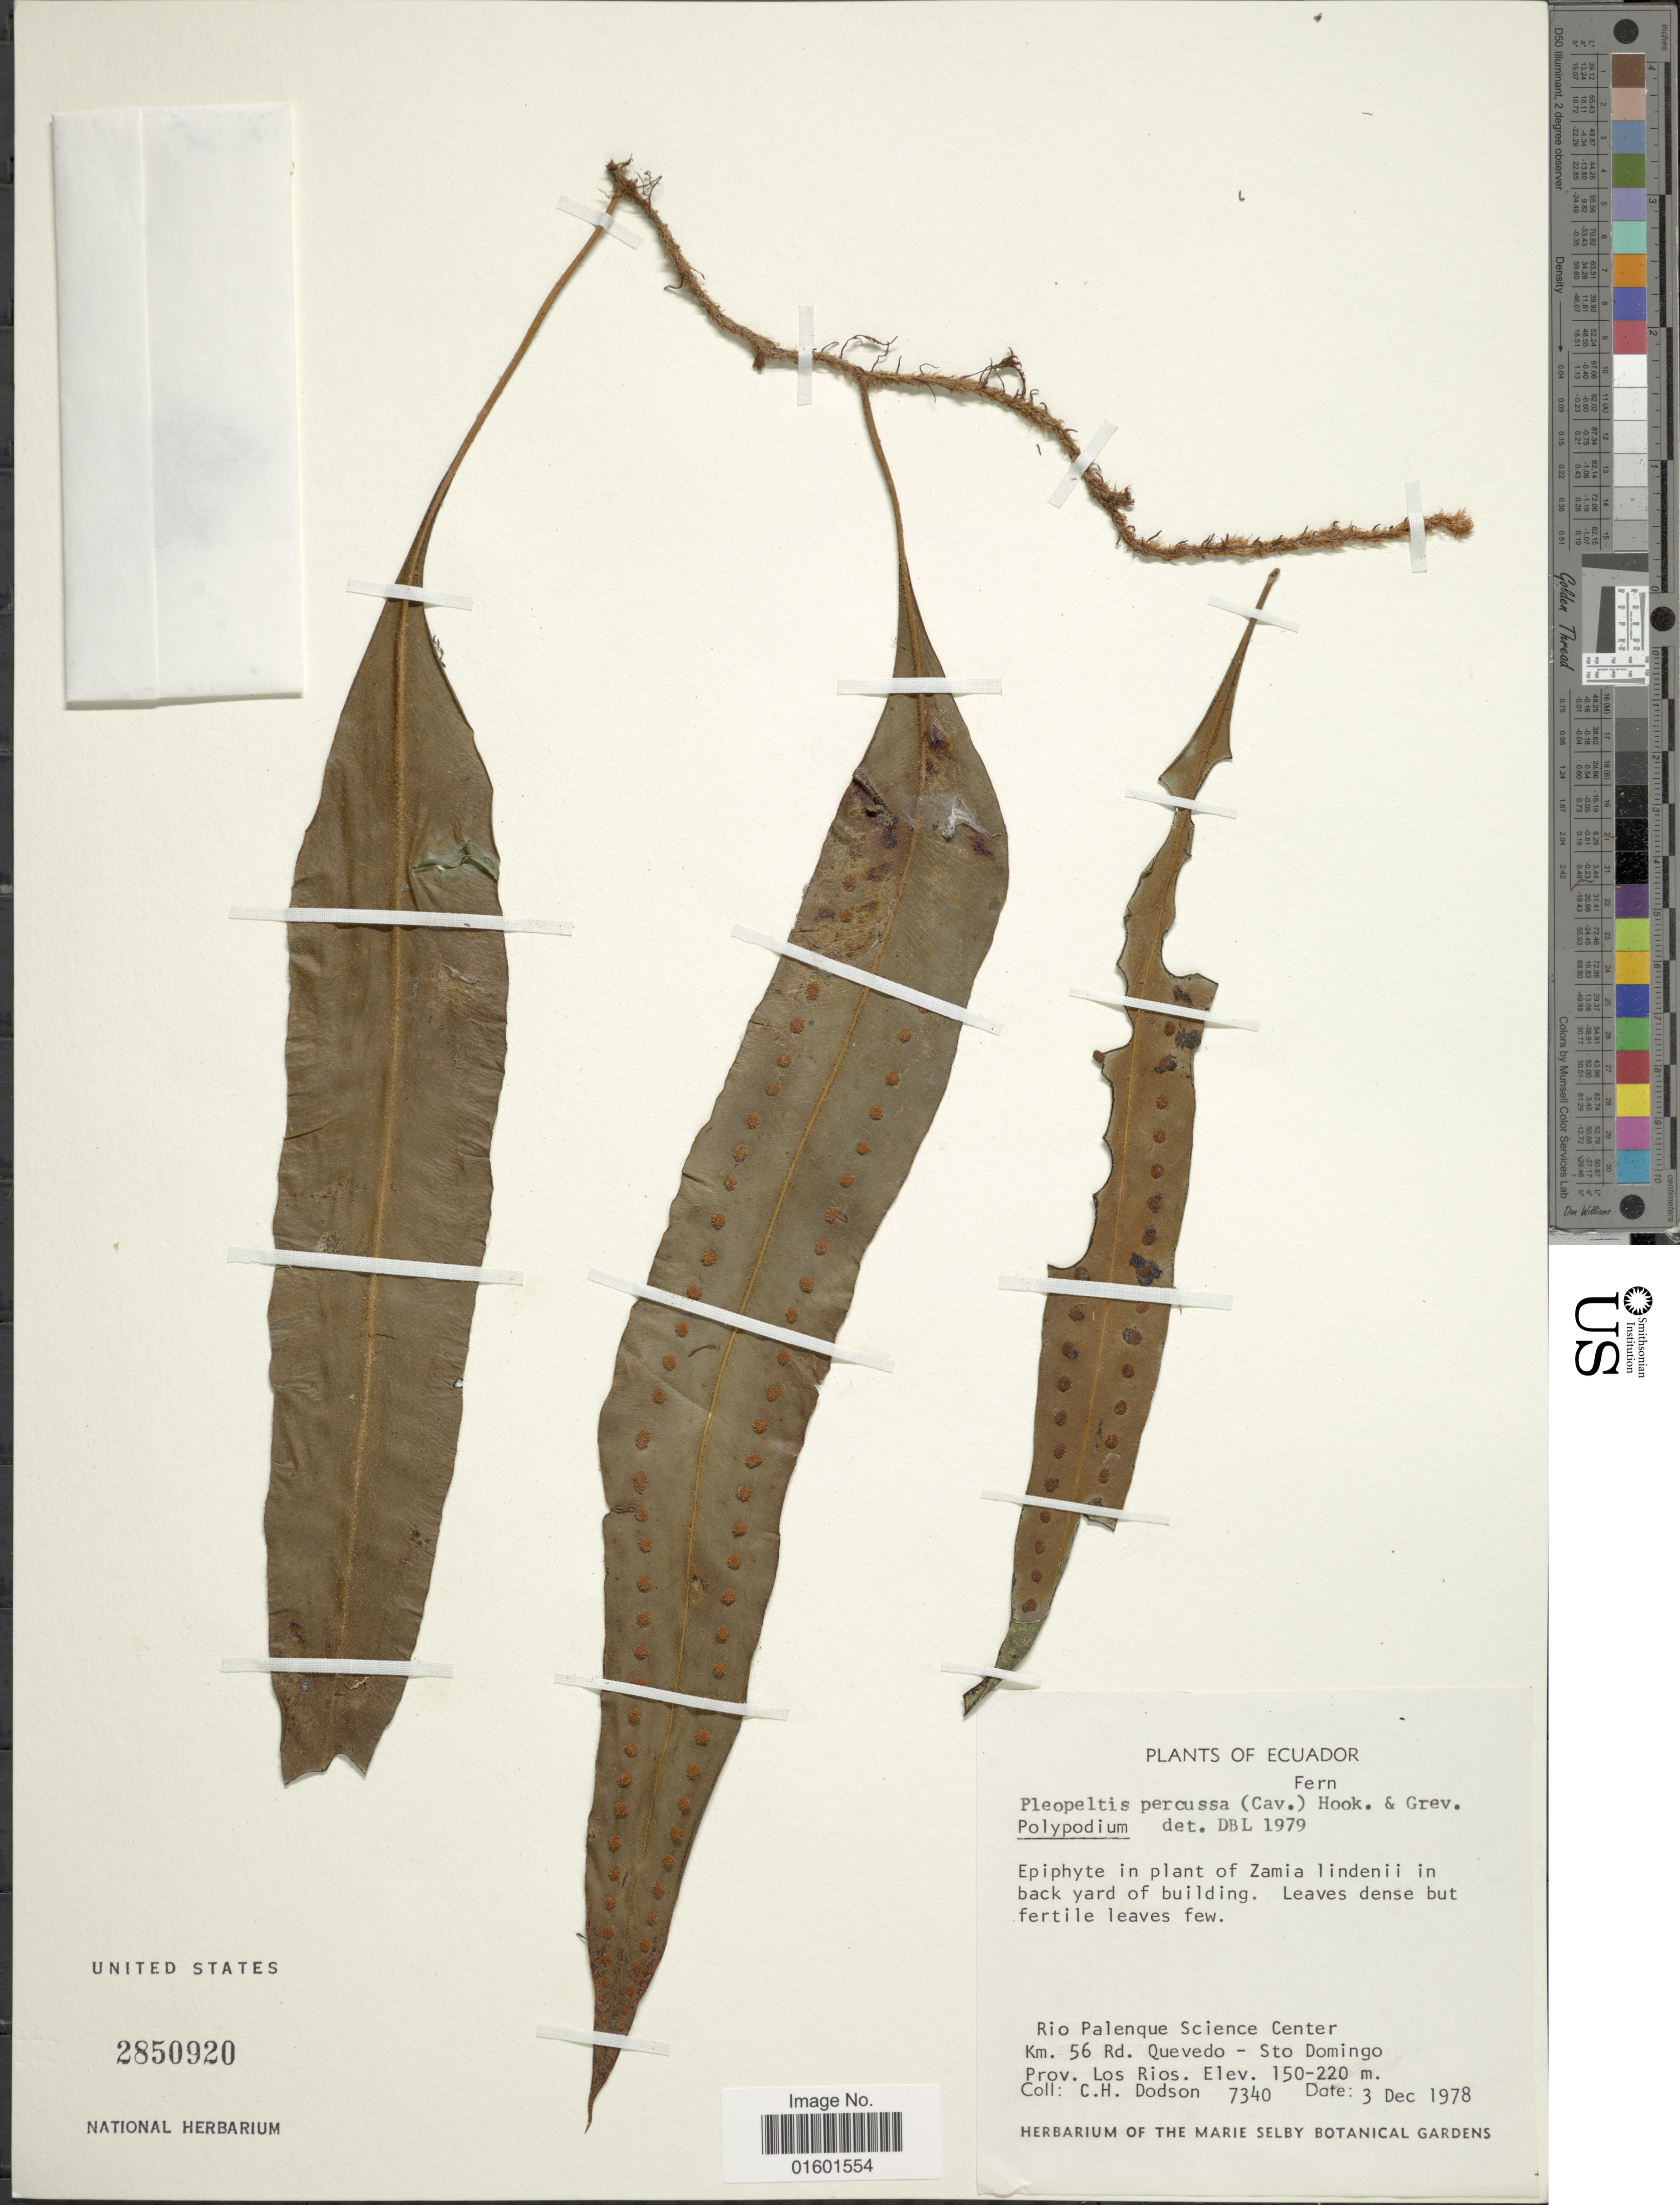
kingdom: Plantae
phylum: Tracheophyta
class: Polypodiopsida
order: Polypodiales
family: Polypodiaceae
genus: Microgramma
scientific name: Microgramma percussa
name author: (Cav.) de la Sota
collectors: C. H. Dodson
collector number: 7340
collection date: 1978-12-03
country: Ecuador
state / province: Los Ríos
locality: Rio Palenque Science Center km. 56 Rd. Quevdeo - Sto Domingo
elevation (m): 150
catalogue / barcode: US 2850920